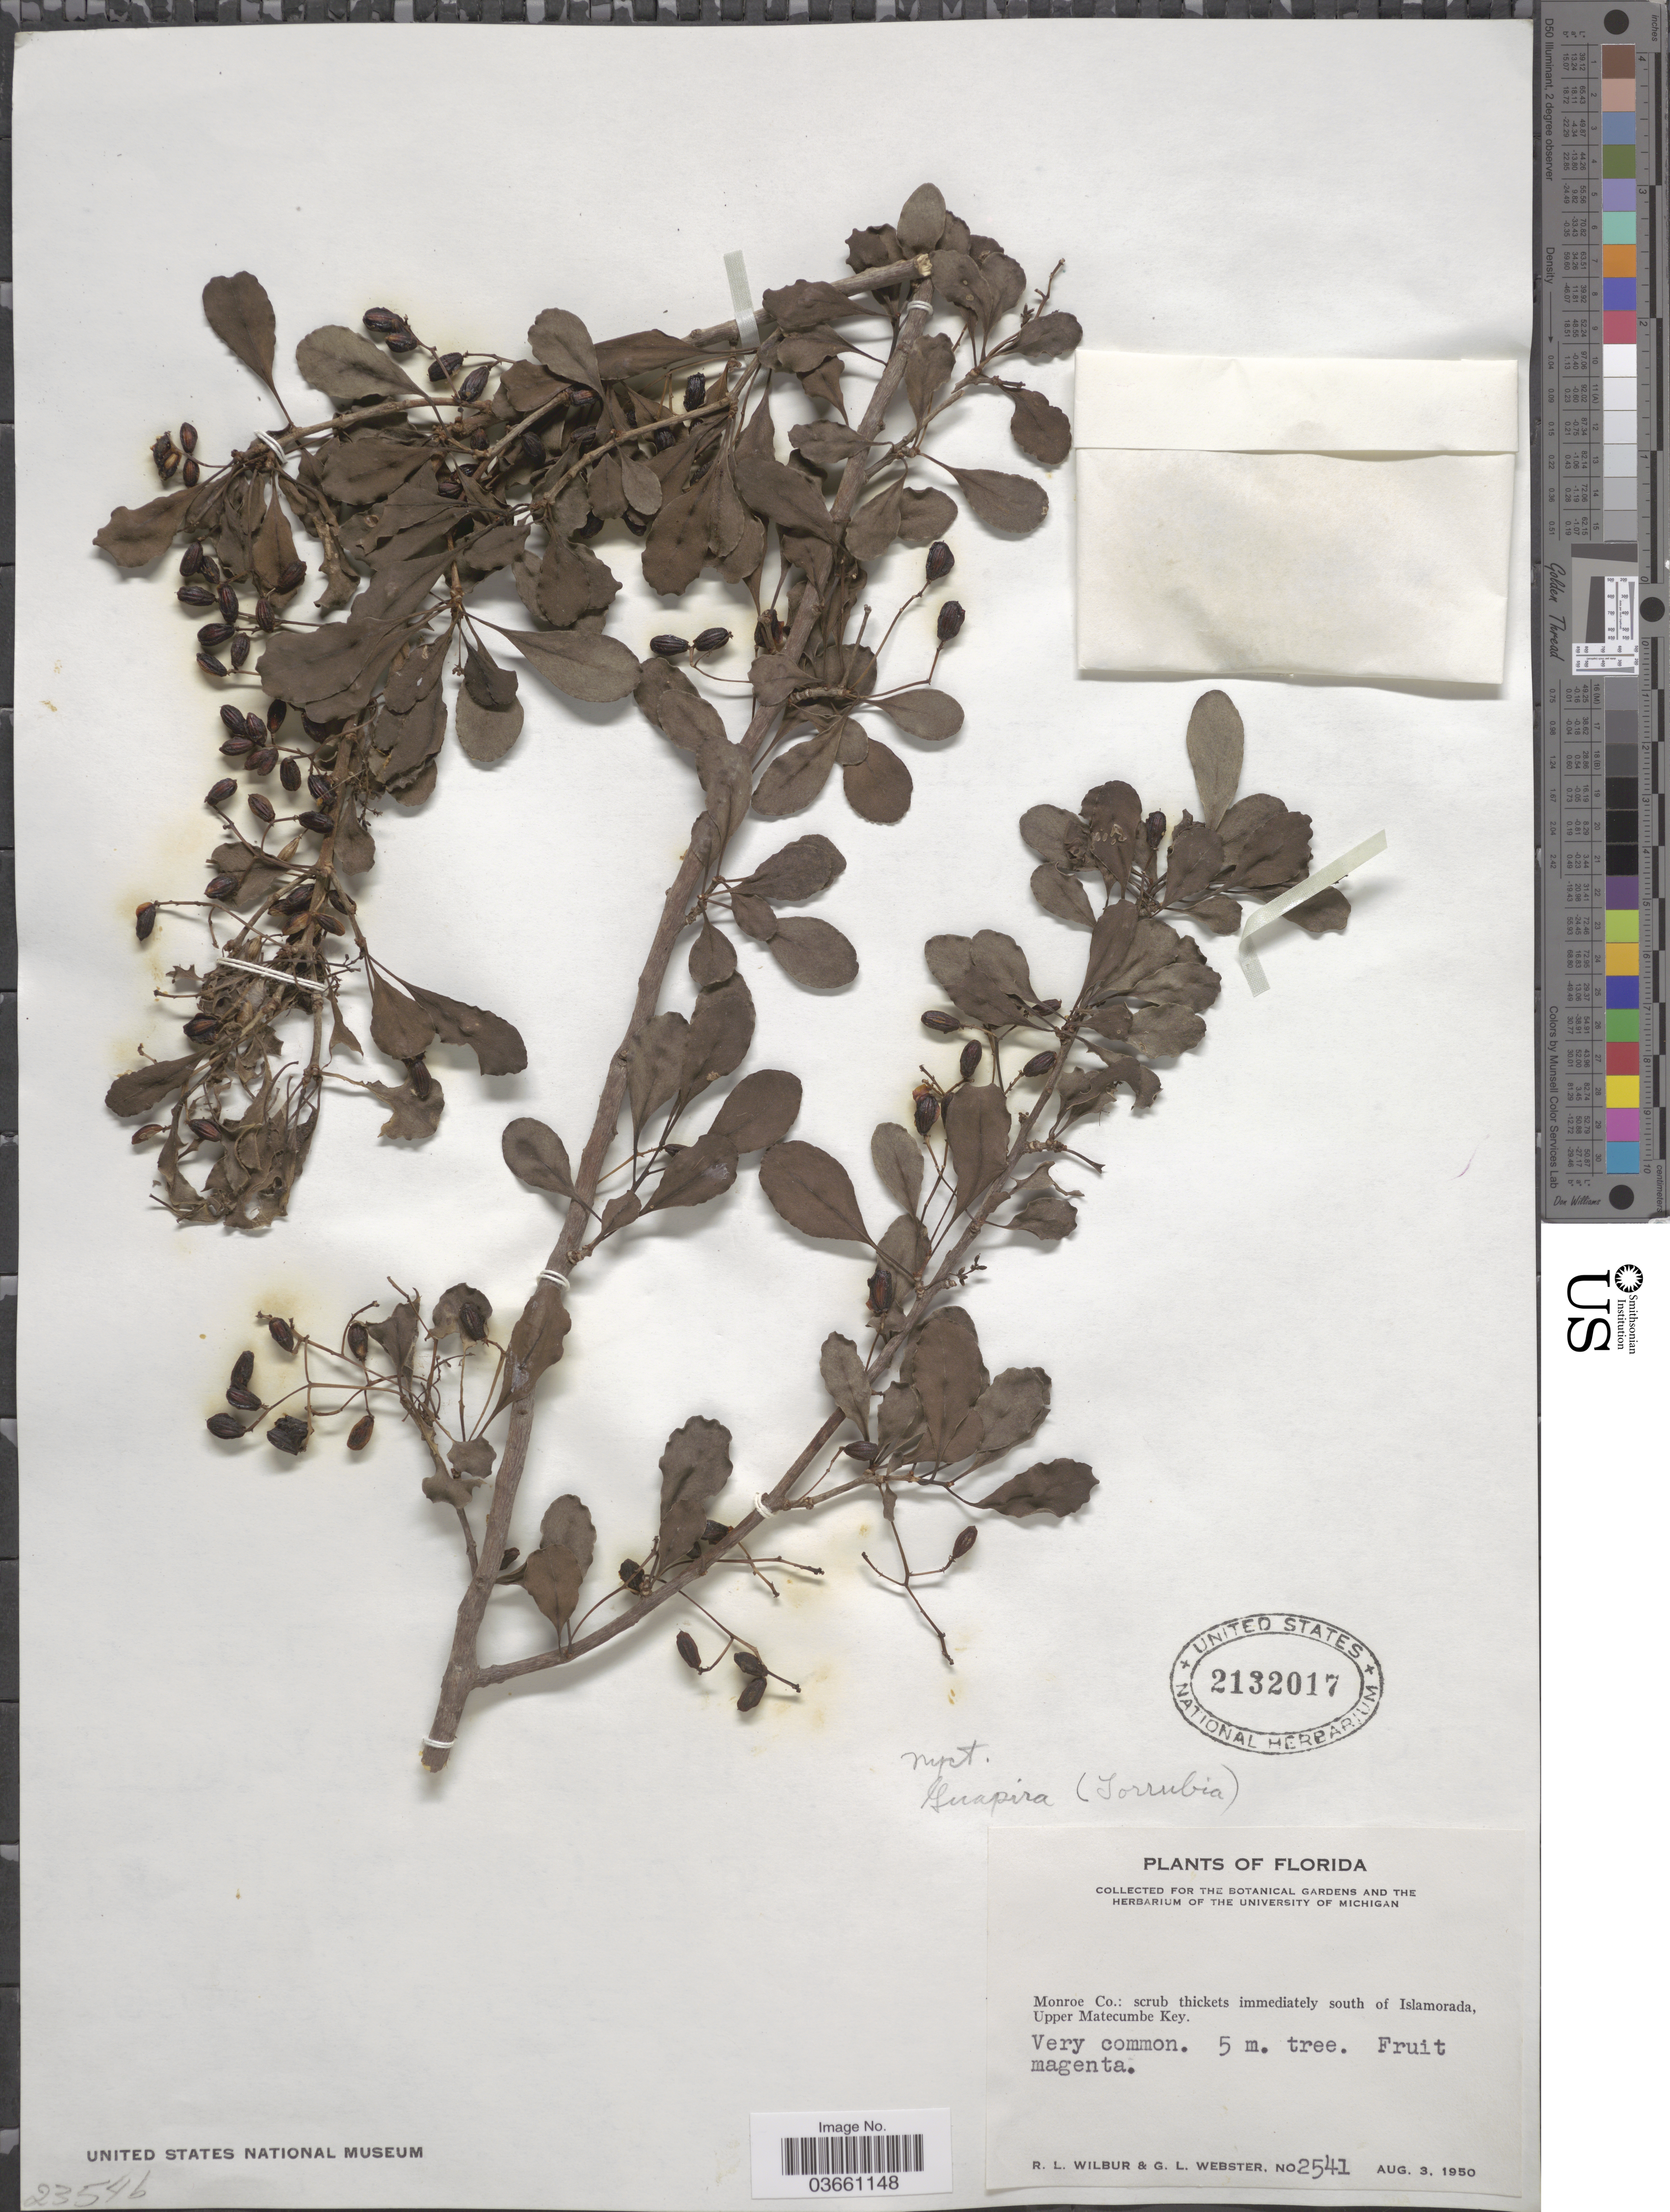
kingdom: Plantae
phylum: Tracheophyta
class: Magnoliopsida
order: Caryophyllales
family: Nyctaginaceae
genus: Guapira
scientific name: Guapira discolor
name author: (Spreng.) Little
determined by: Strong, Mark T., (BOT), Smithsonian Institution - National Museum of Natural History (UNITED STATES)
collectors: R. L. Wilbur & G. L. Webster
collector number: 2541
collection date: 1950-08-03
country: United States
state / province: Florida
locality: Monroe Co.: scrub thickets immediately south of Islamorada, Upper Matecumbe Key.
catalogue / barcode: US 2132017